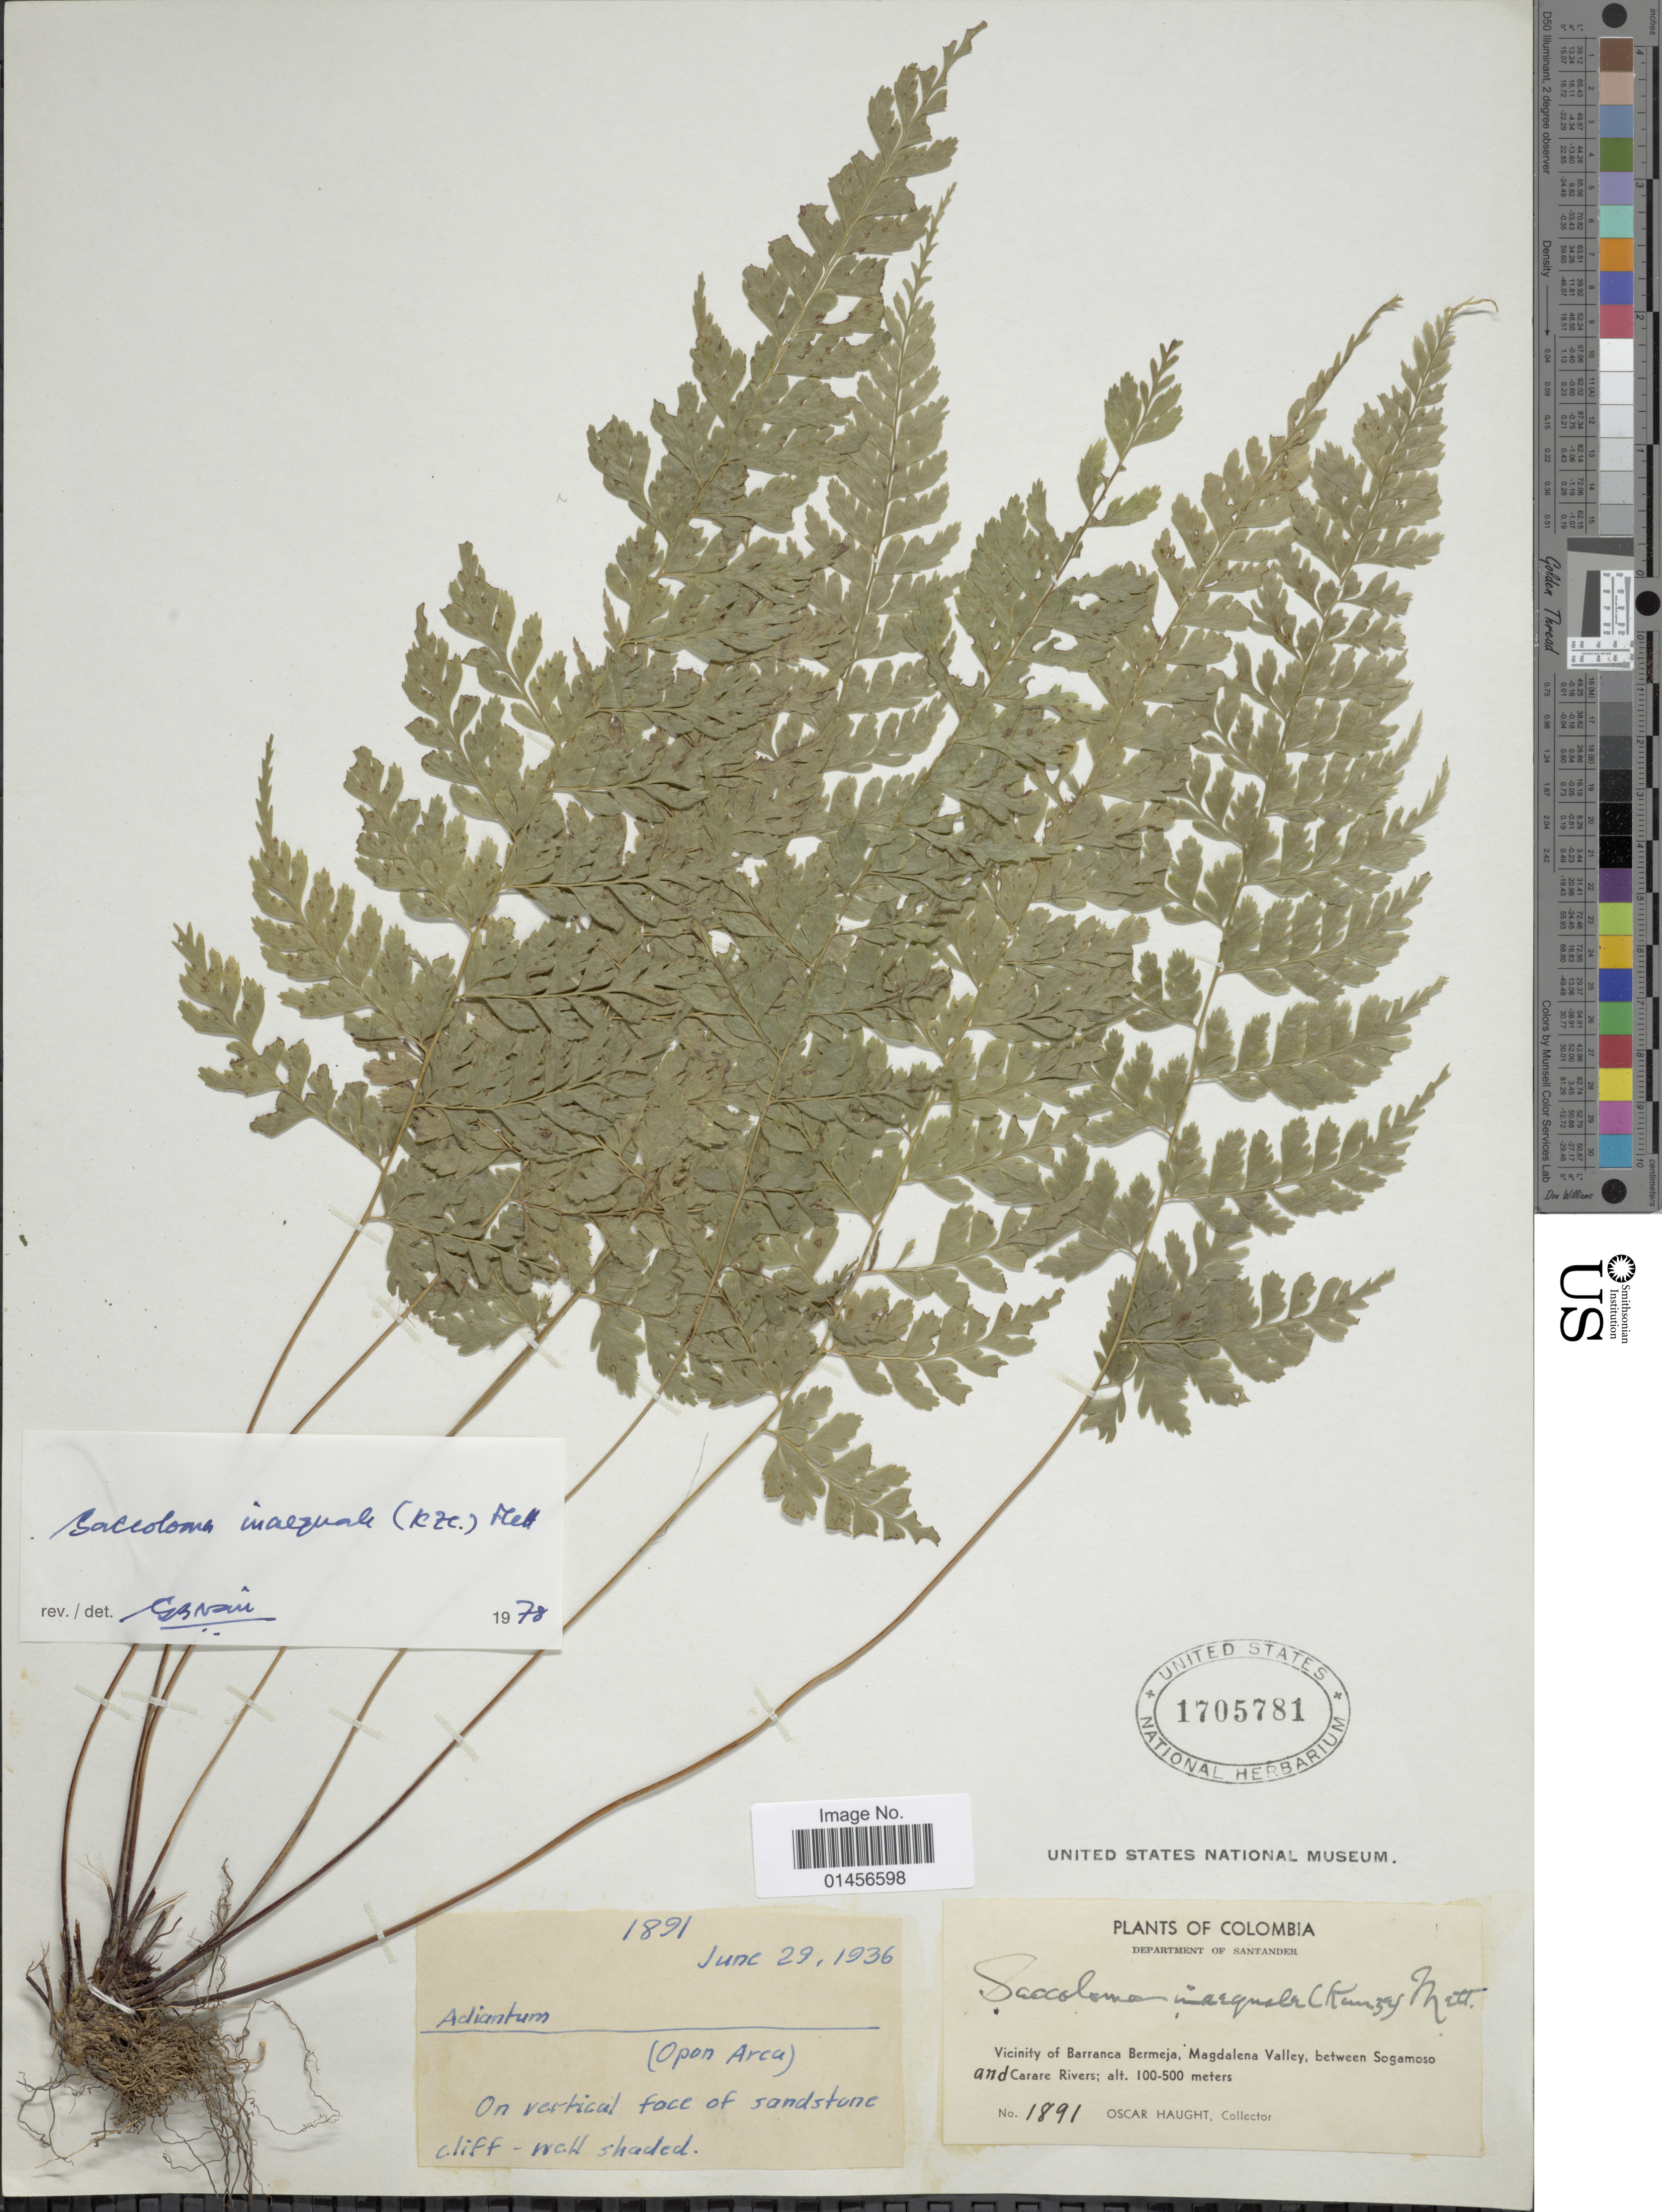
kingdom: Plantae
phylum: Tracheophyta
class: Polypodiopsida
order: Polypodiales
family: Saccolomataceae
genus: Saccoloma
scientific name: Saccoloma inaequale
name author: (Kunze) Mett.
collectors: O. L. Haught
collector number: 1891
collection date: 1936-06-29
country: Colombia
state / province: Santander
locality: Vicinity of Barranca Bermeja, Magdalena Valley, between Sogamso and Carare Rivers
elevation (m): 100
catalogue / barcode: US 1705781